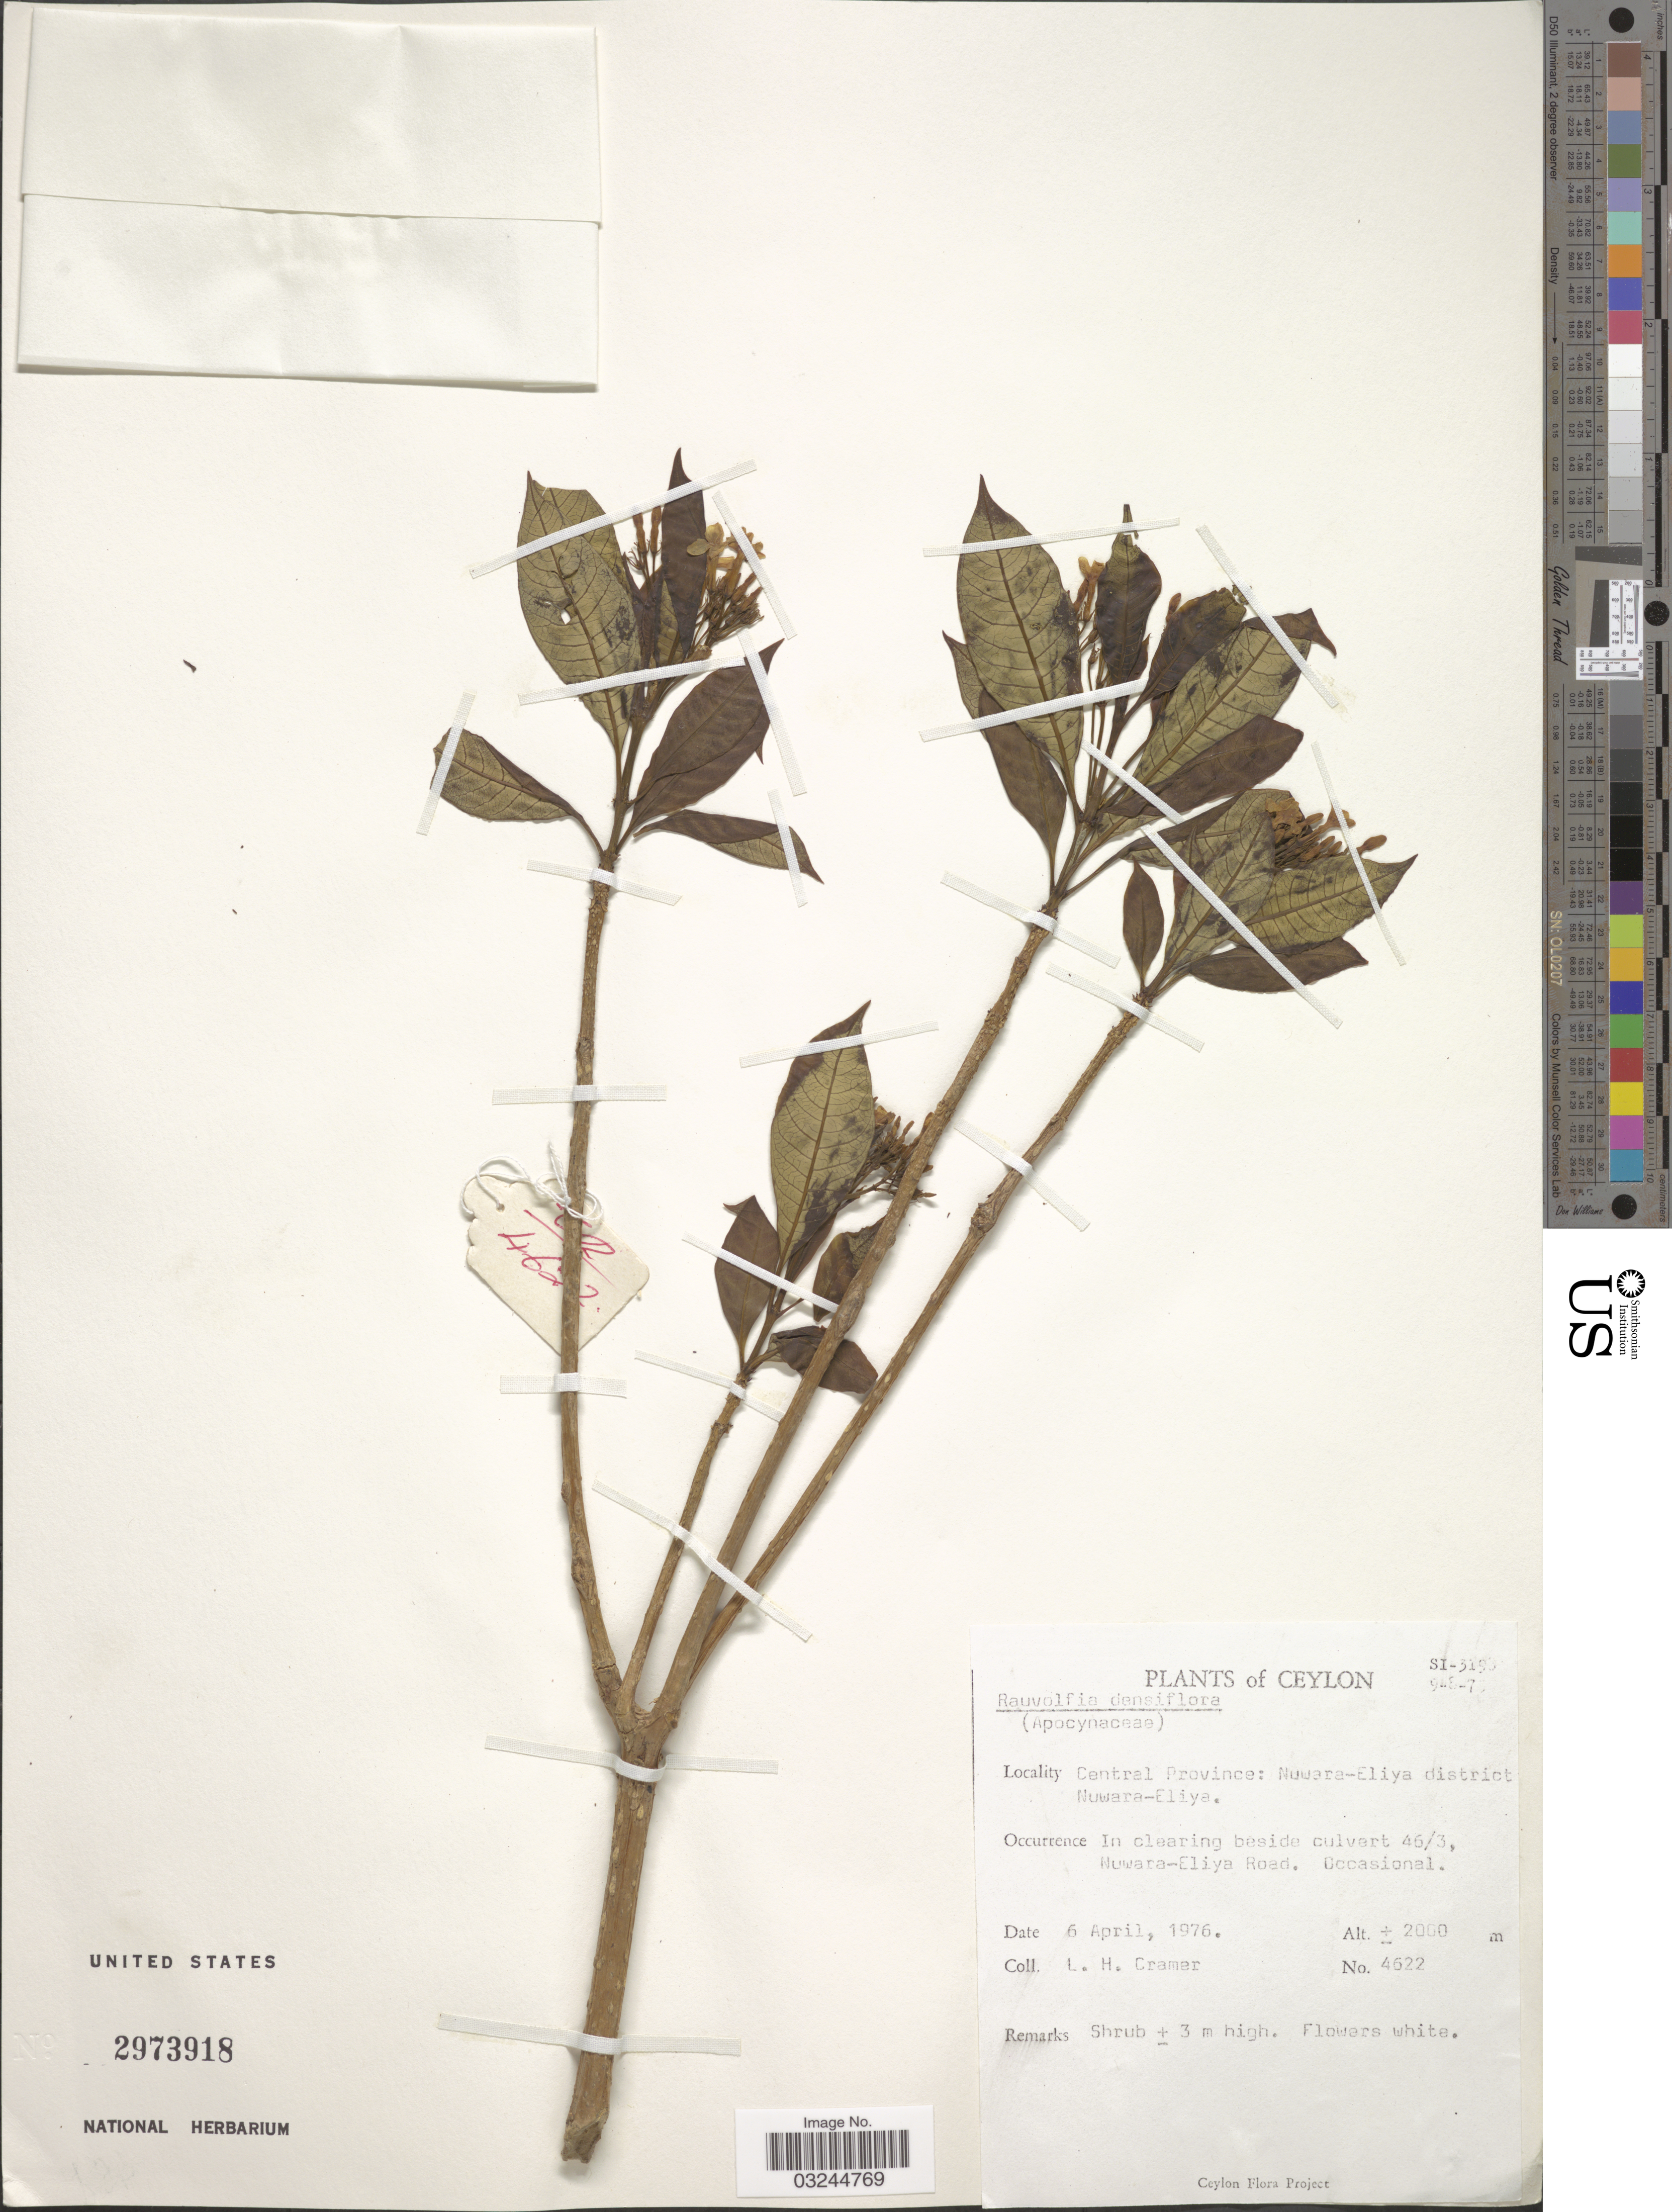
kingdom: Plantae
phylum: Tracheophyta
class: Magnoliopsida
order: Gentianales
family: Apocynaceae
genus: Rauvolfia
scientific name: Rauvolfia densiflora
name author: (Wall.) Benth. ex Hook. f.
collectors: L. H. Cramer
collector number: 4622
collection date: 1976-04-06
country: Sri Lanka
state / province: Central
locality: Ceylon. Nuwara-Eliya district Nuwara-Eliya. In clearing beside culvert 46/3, Nuwara-Eliya Road.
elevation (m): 2000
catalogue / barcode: US 2973918